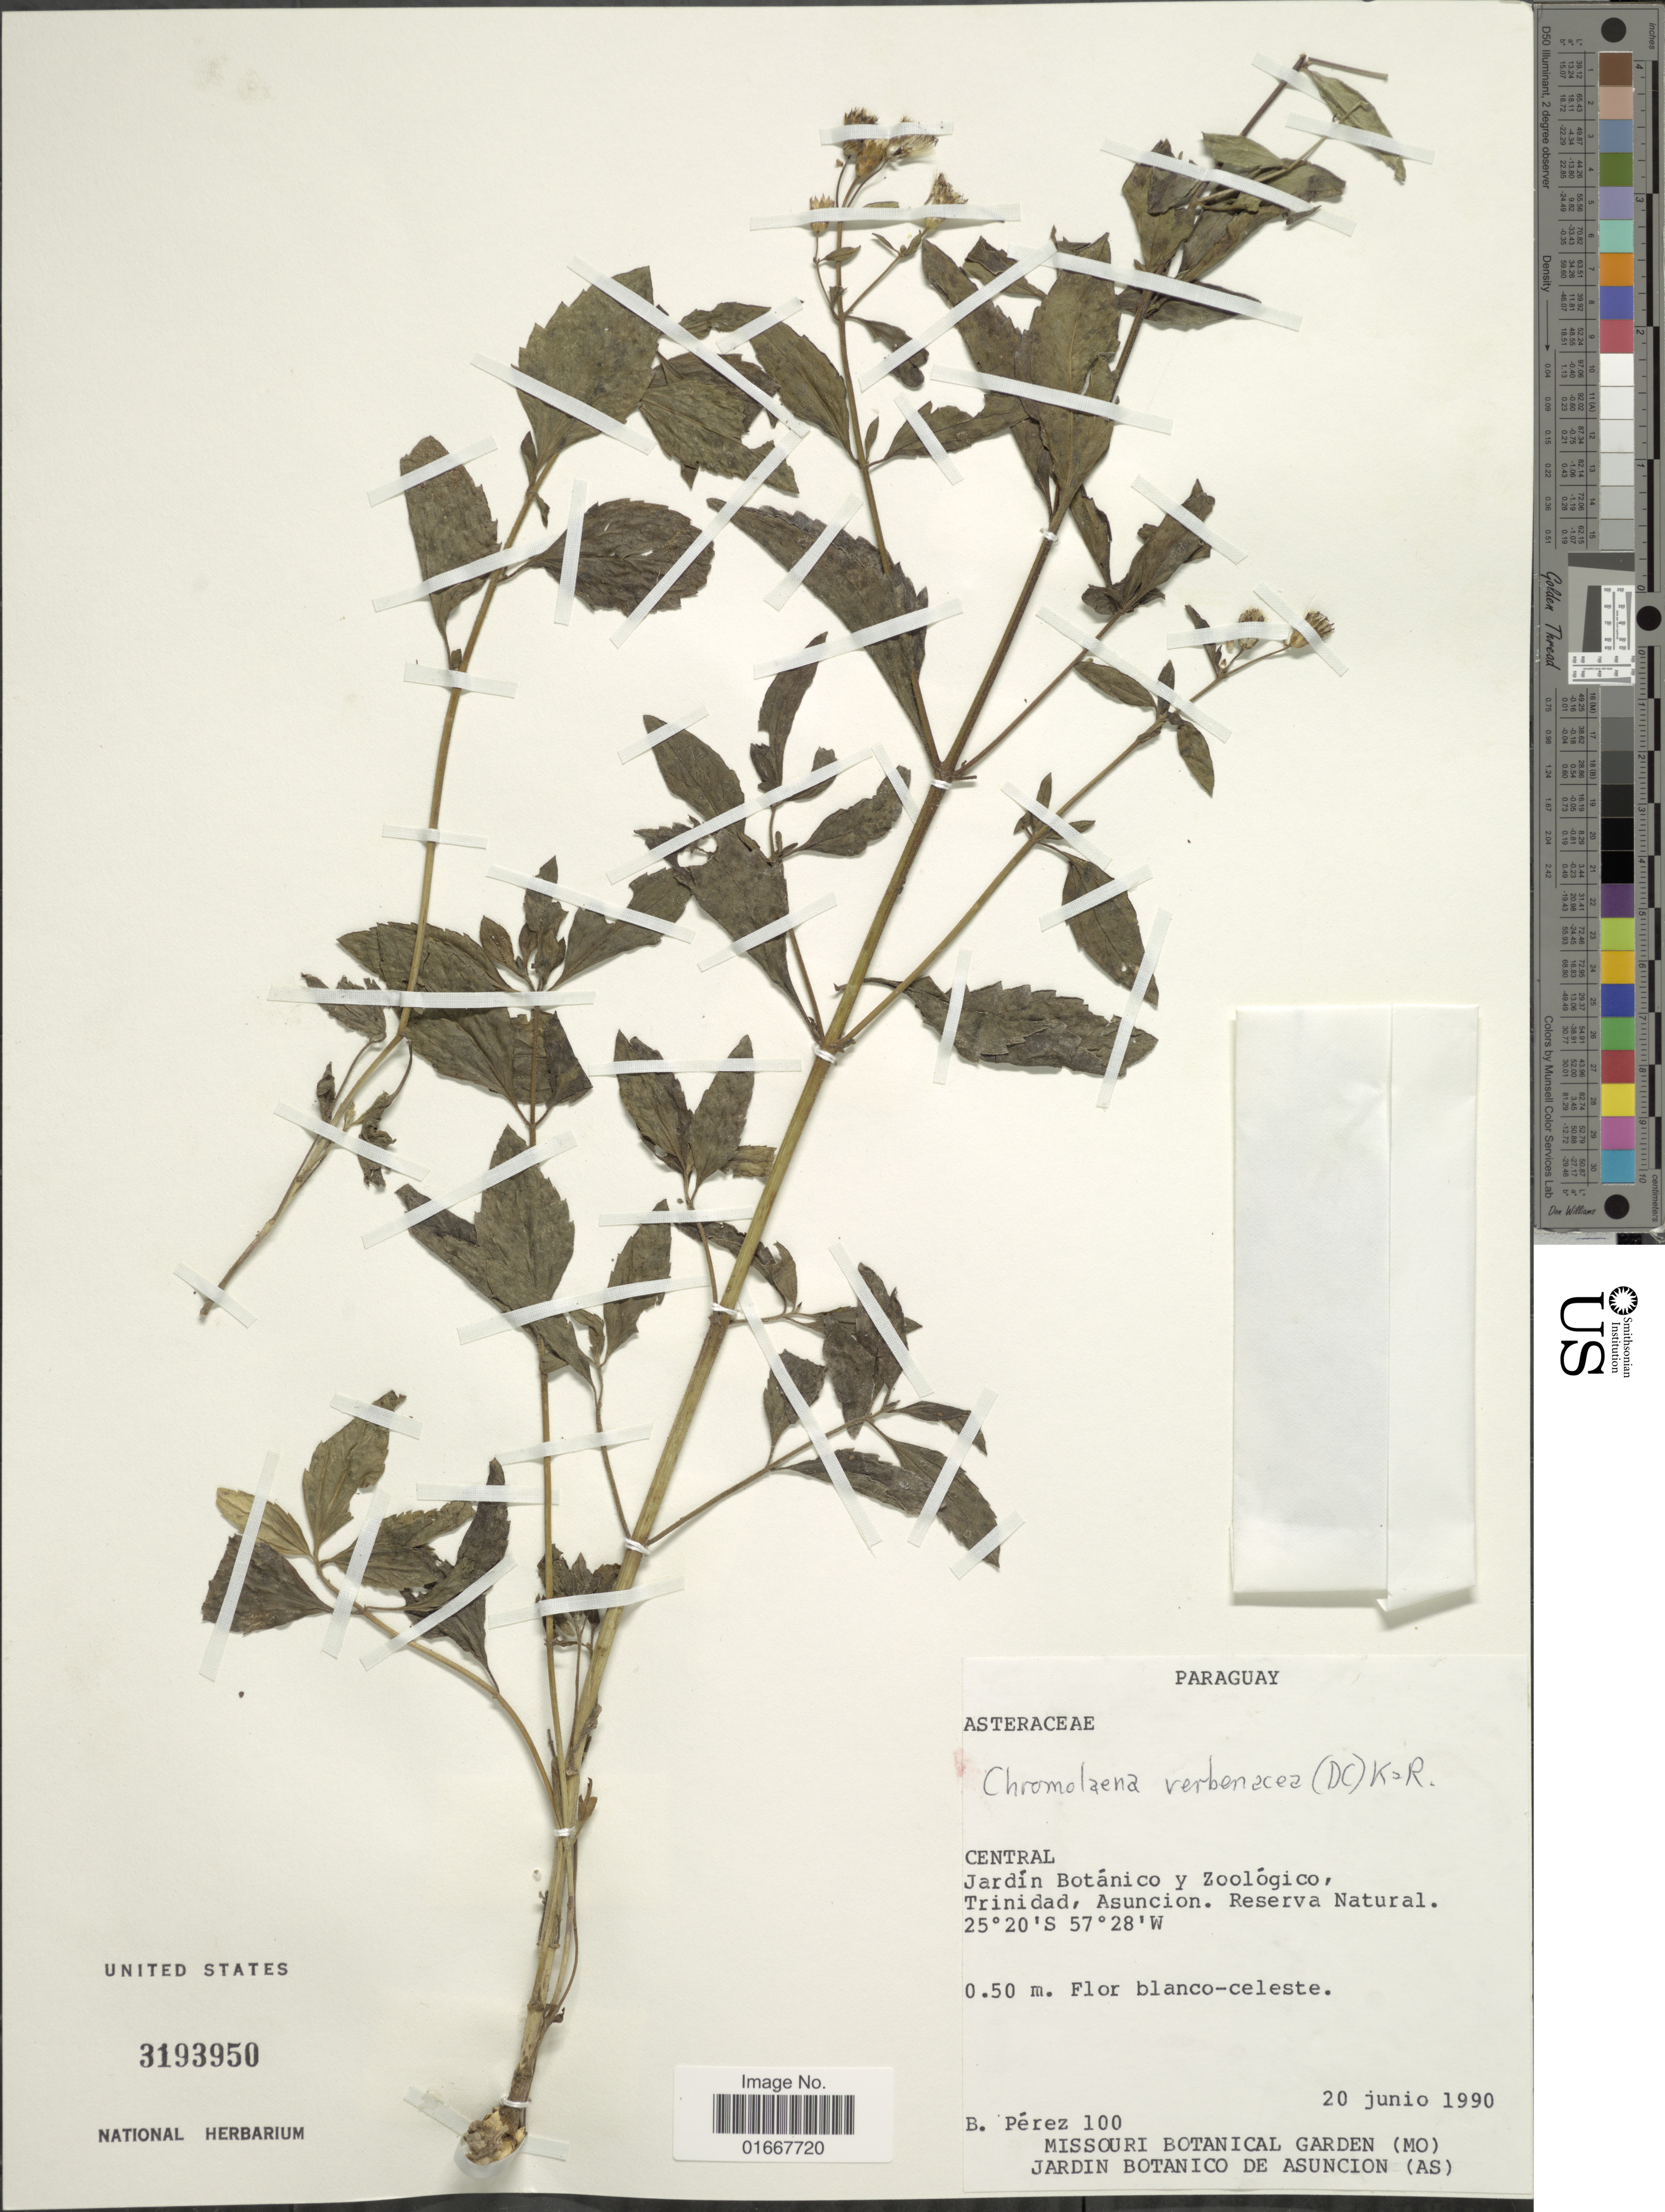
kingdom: Plantae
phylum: Tracheophyta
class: Magnoliopsida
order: Asterales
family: Asteraceae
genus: Chromolaena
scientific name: Chromolaena verbenacea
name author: (DC.) R.M. King & H. Rob.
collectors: B. Pérez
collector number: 100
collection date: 1990-06-20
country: Paraguay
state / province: Central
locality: Jardín Botánico y Zoológico, Trinidad, Asuncion. Reserva Natural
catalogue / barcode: US 3193950